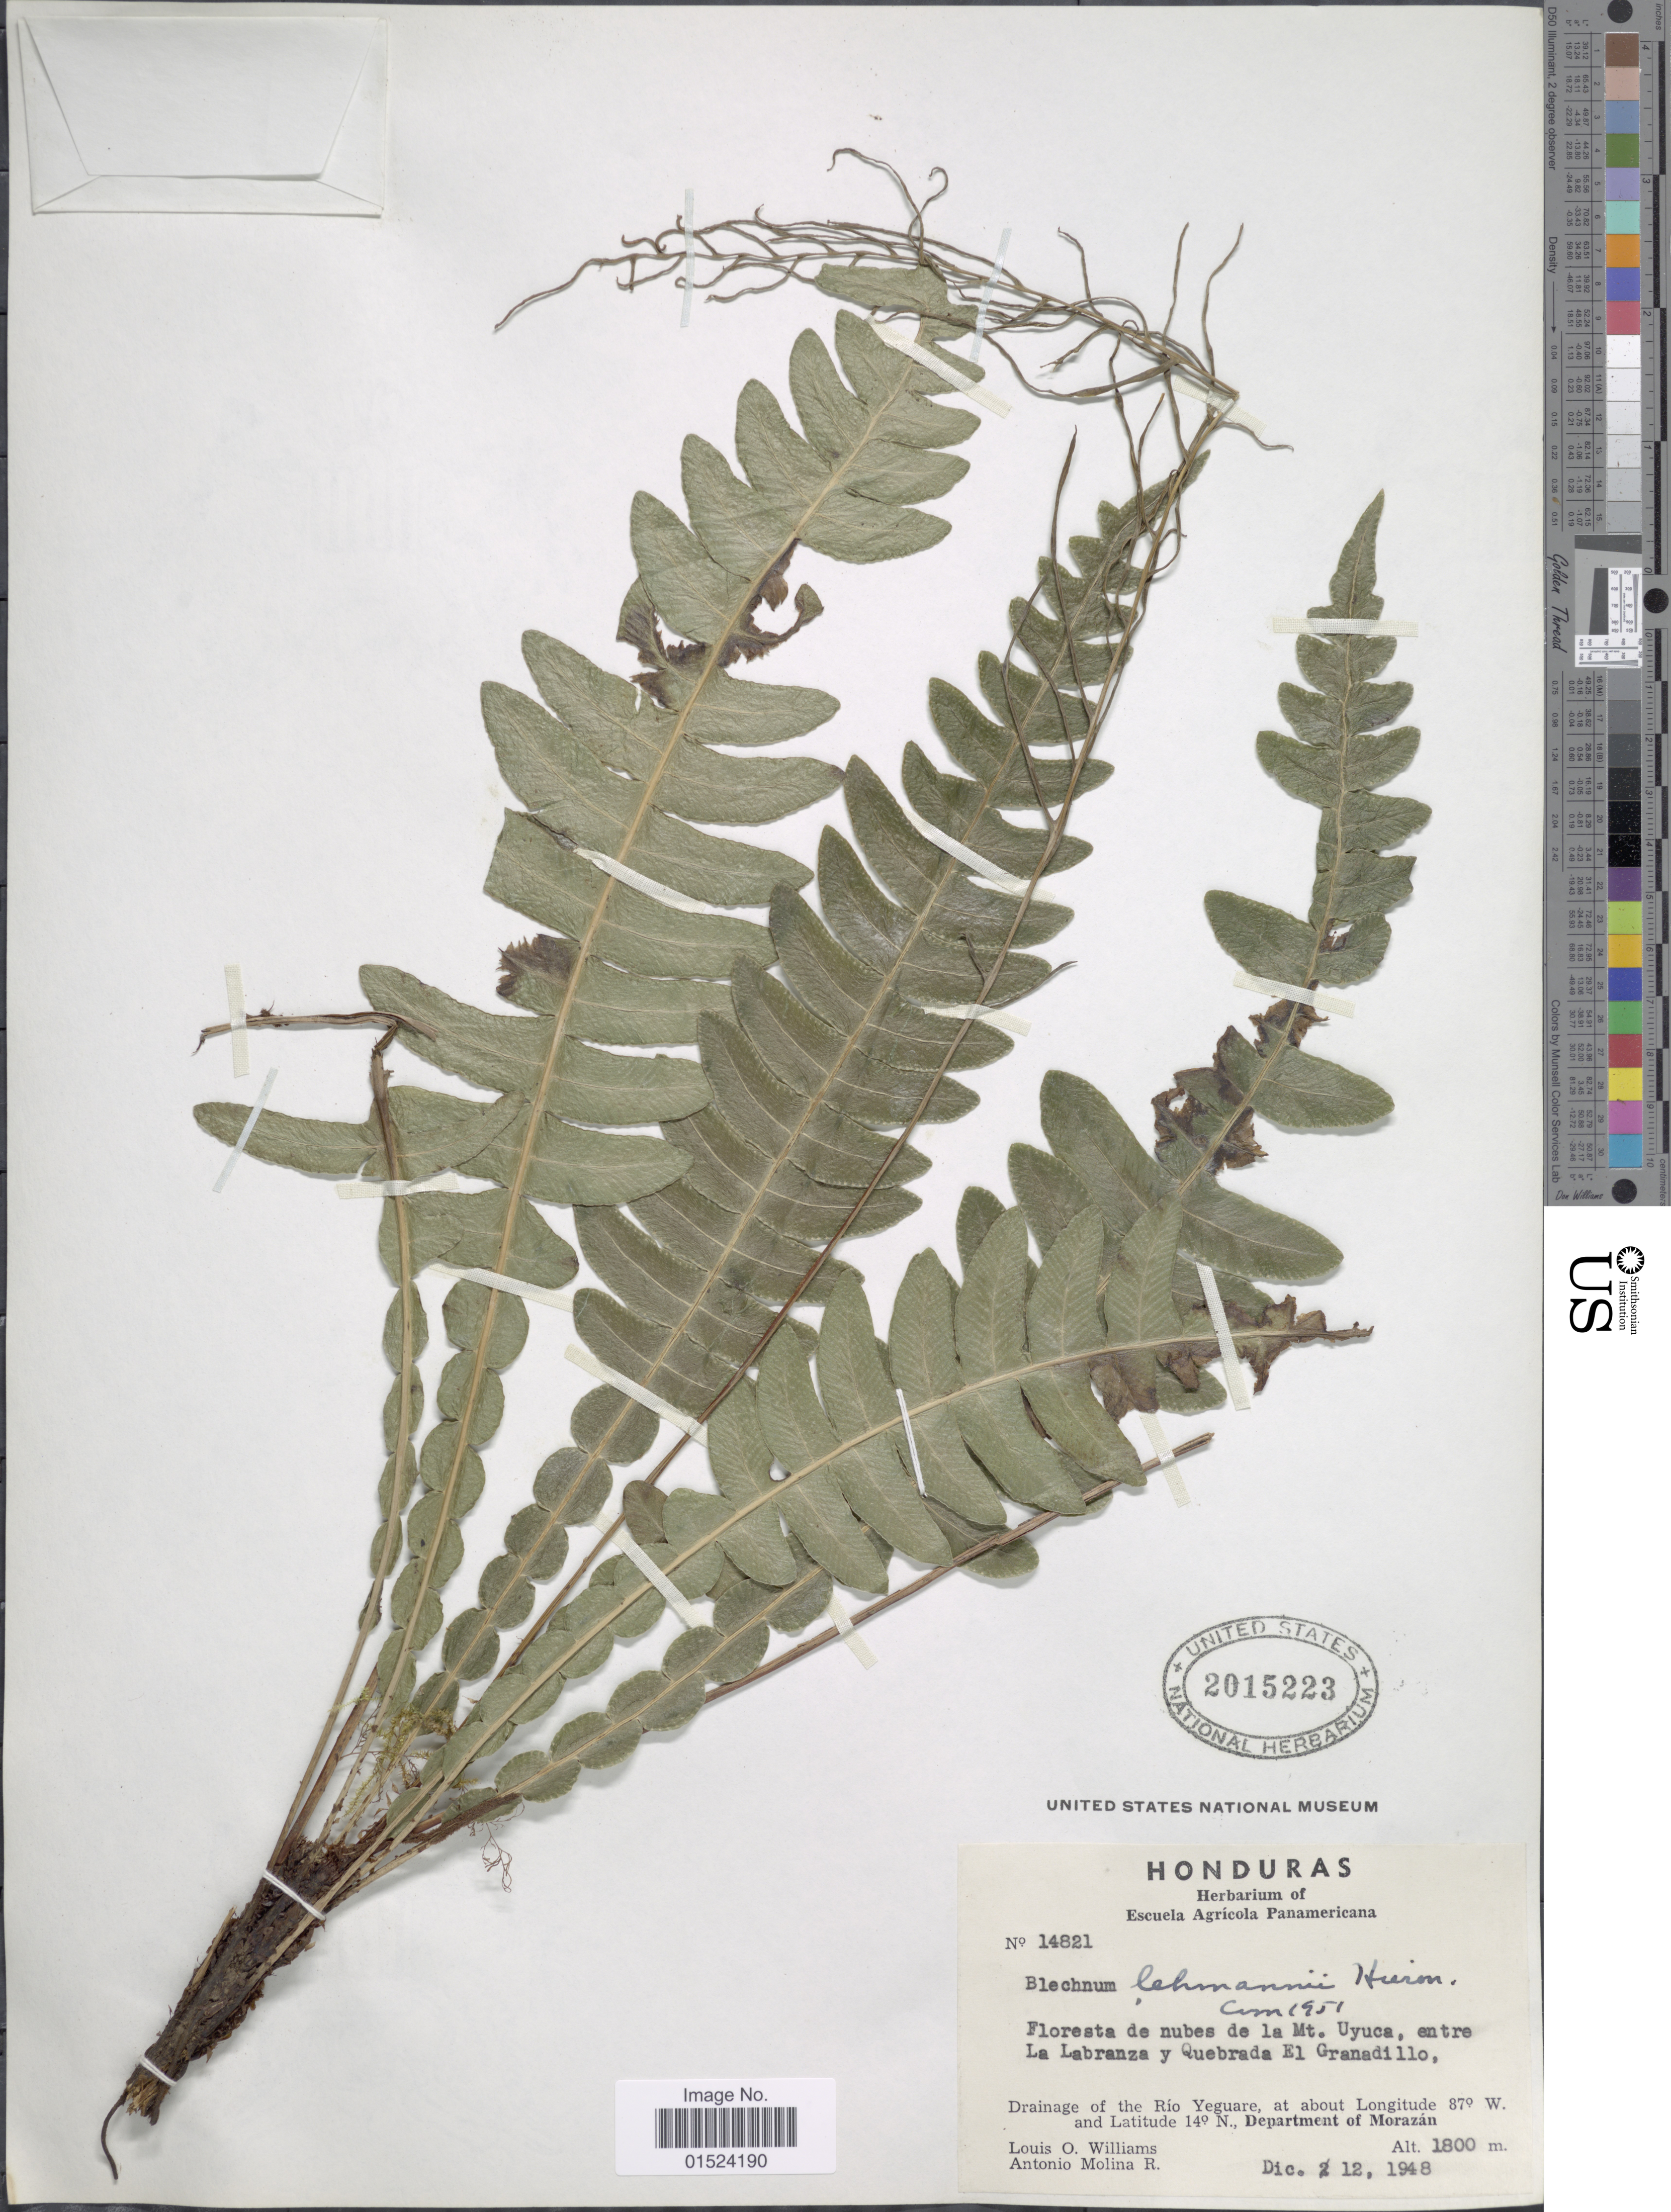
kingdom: Plantae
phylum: Tracheophyta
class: Polypodiopsida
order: Polypodiales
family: Blechnaceae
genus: Blechnum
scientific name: Blechnum l'herminieri subsp. l'herminieri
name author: (Bory) C. Chr.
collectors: L. O. Williams & A. Molina R.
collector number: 14821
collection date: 1948-12-12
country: Honduras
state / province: Fco. Morazán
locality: Drainage of the Río Yeguare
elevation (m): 1800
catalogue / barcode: US 2015223